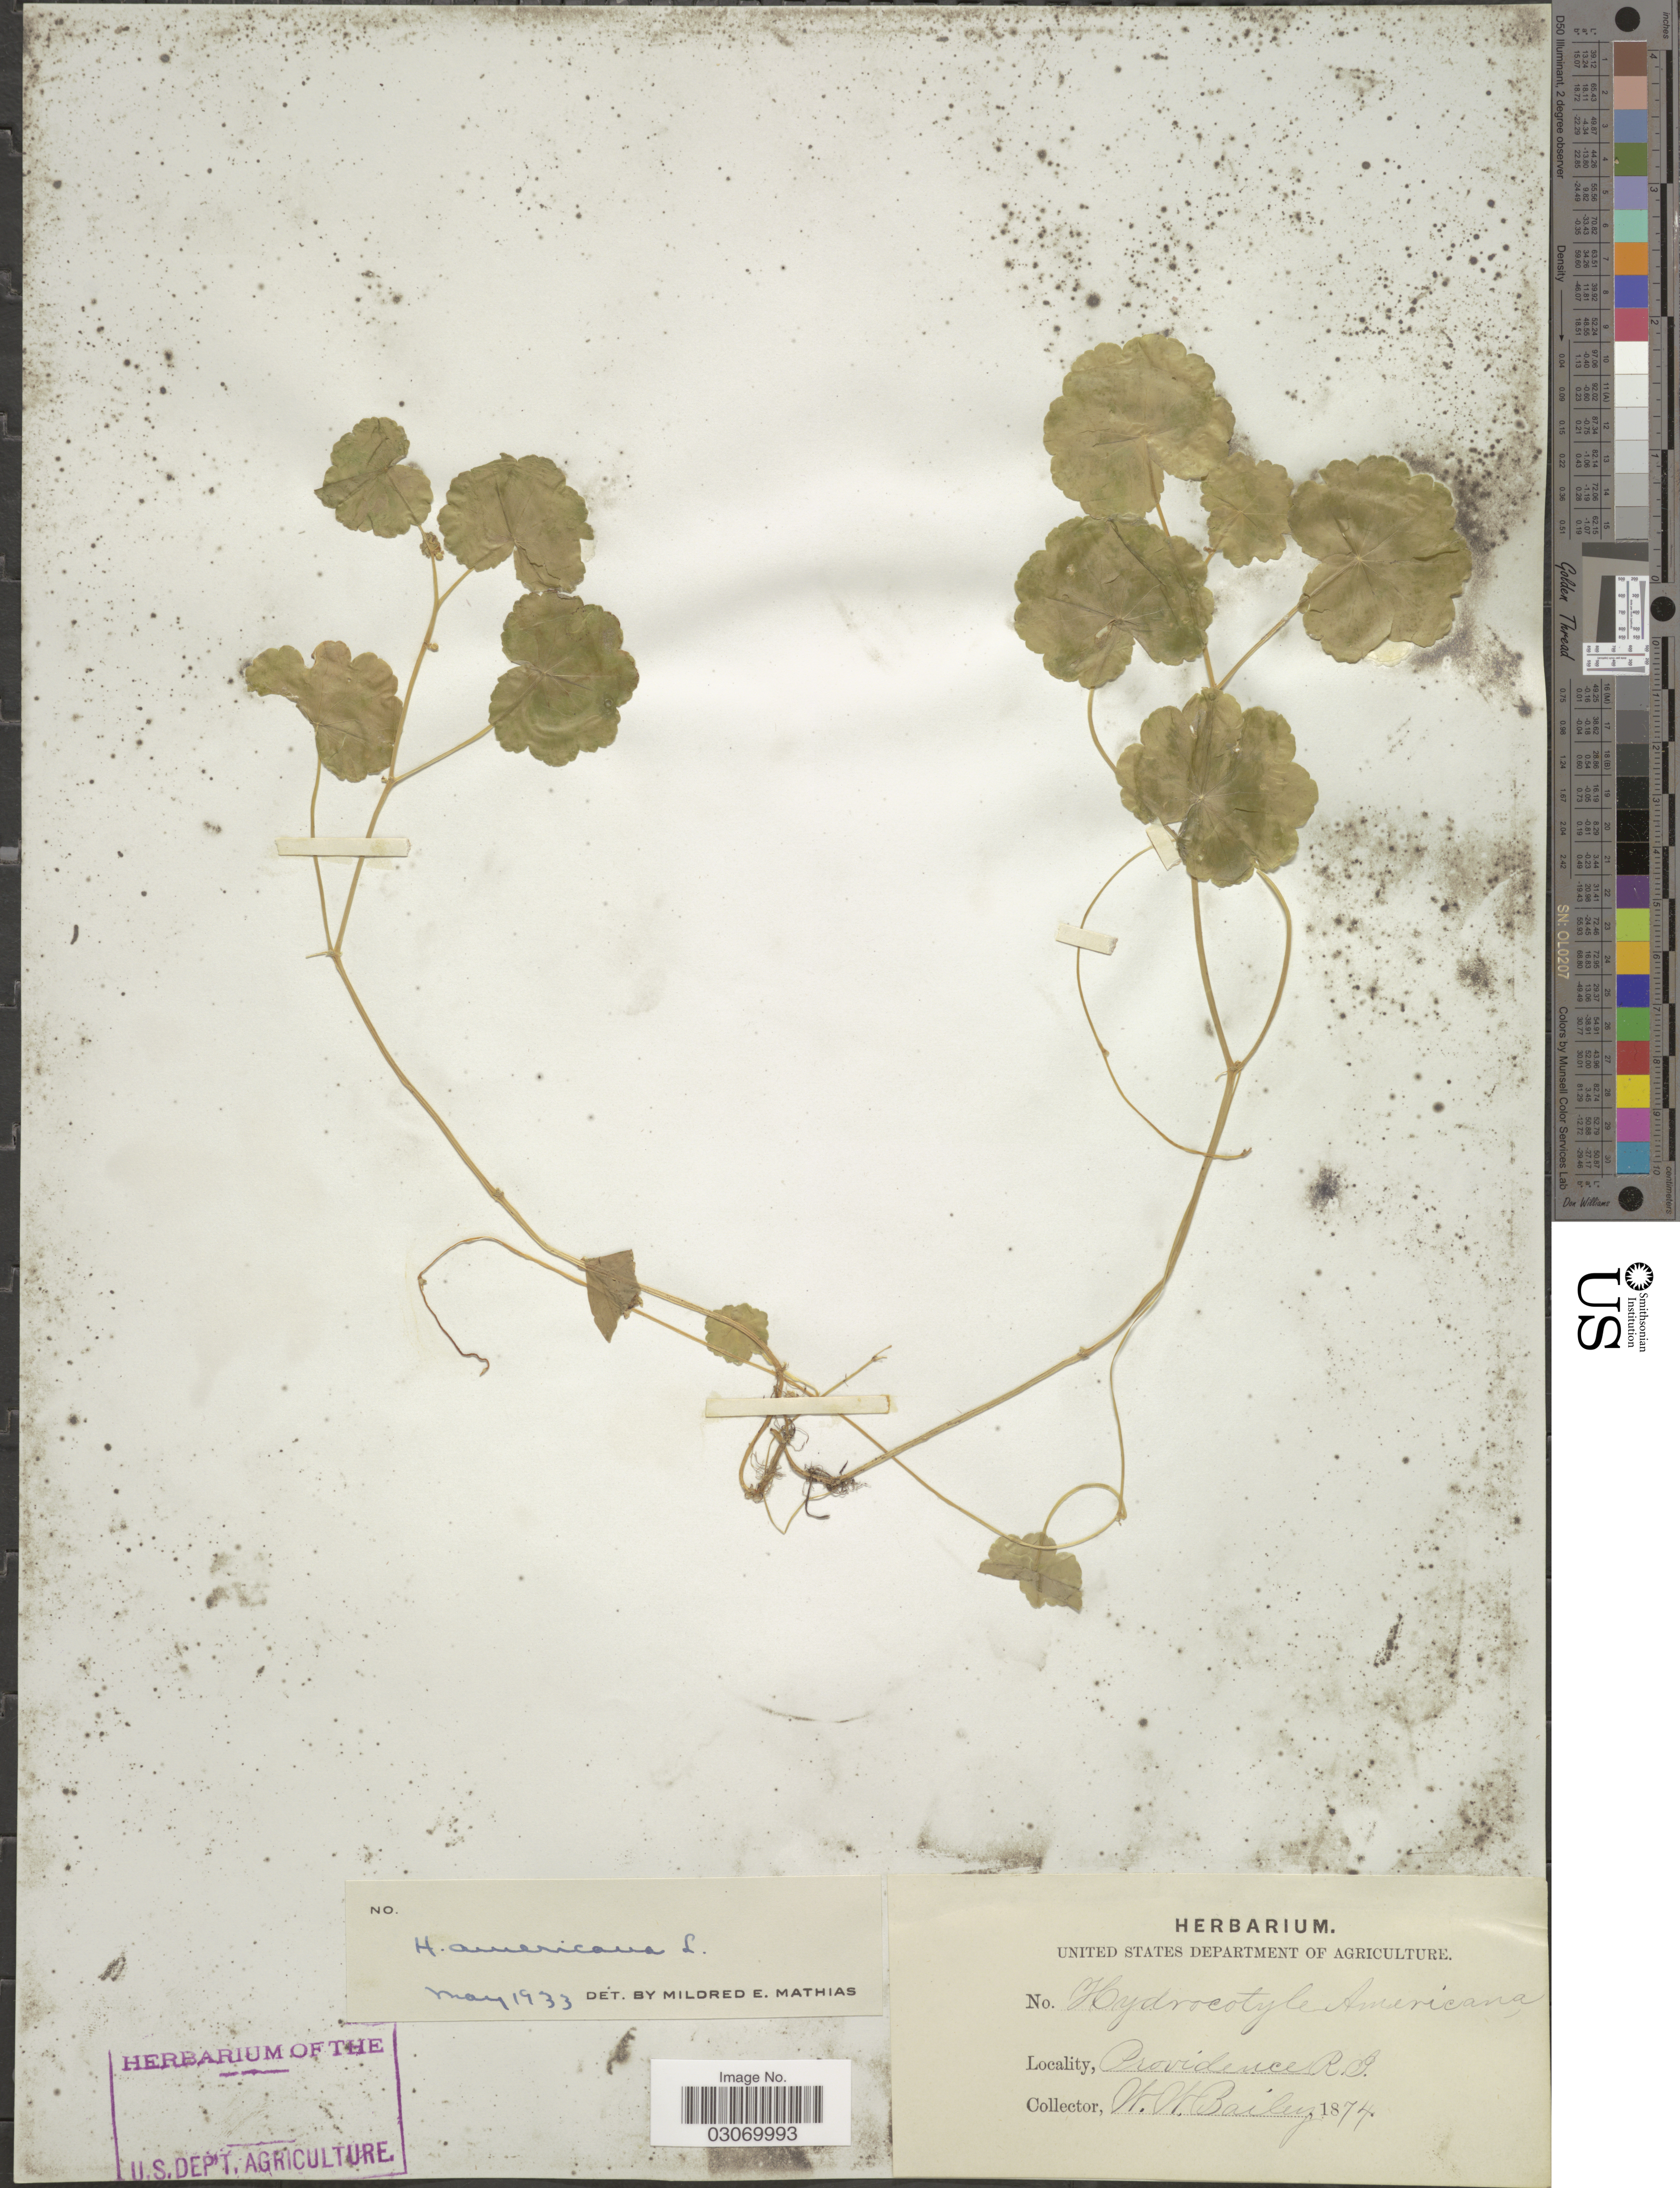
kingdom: Plantae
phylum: Tracheophyta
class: Magnoliopsida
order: Apiales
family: Araliaceae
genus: Hydrocotyle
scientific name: Hydrocotyle americana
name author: L.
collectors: W. W. Bailey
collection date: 1874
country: United States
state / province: Rhode Island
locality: Providence.